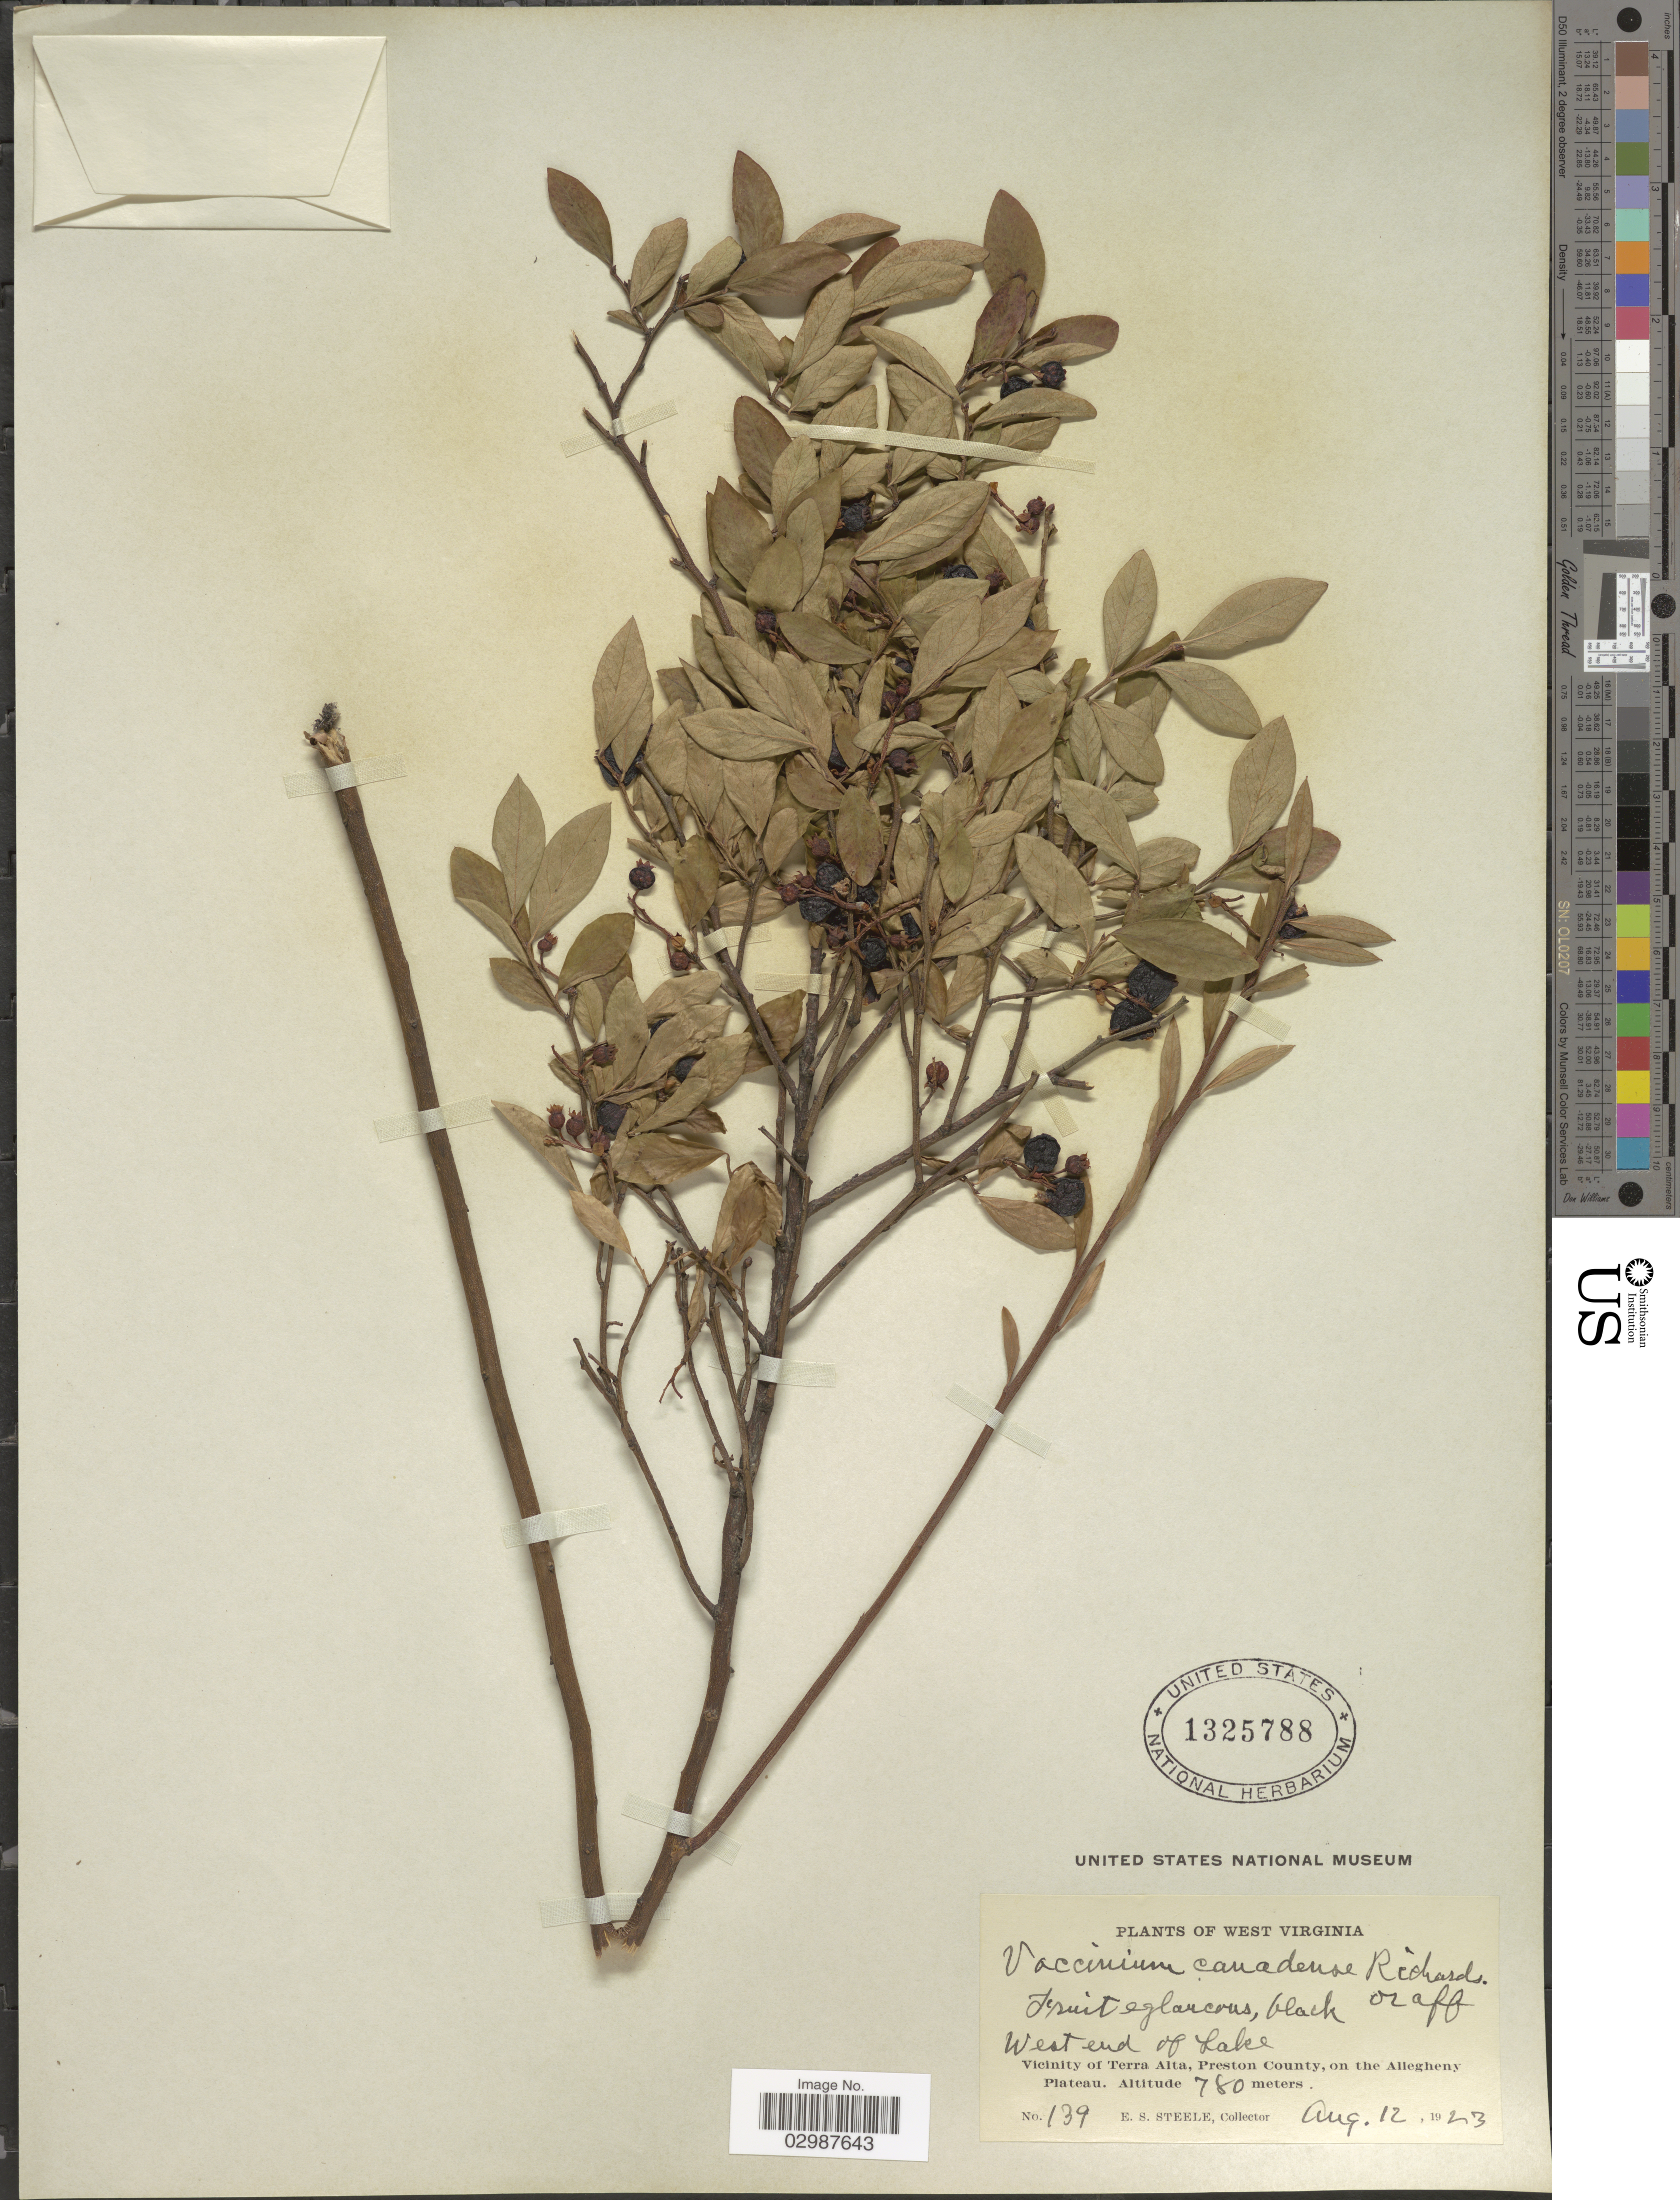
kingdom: Plantae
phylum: Tracheophyta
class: Magnoliopsida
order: Ericales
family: Ericaceae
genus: Vaccinium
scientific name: Vaccinium canadense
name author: Kalm ex Richardson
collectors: E. Steele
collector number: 139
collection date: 1923-08-12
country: United States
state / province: West Virginia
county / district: Preston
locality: Vicinity of Terra Alta, Preston County, on the Allegheny Plateau. West end of Lake.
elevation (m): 780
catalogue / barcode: US 1325788